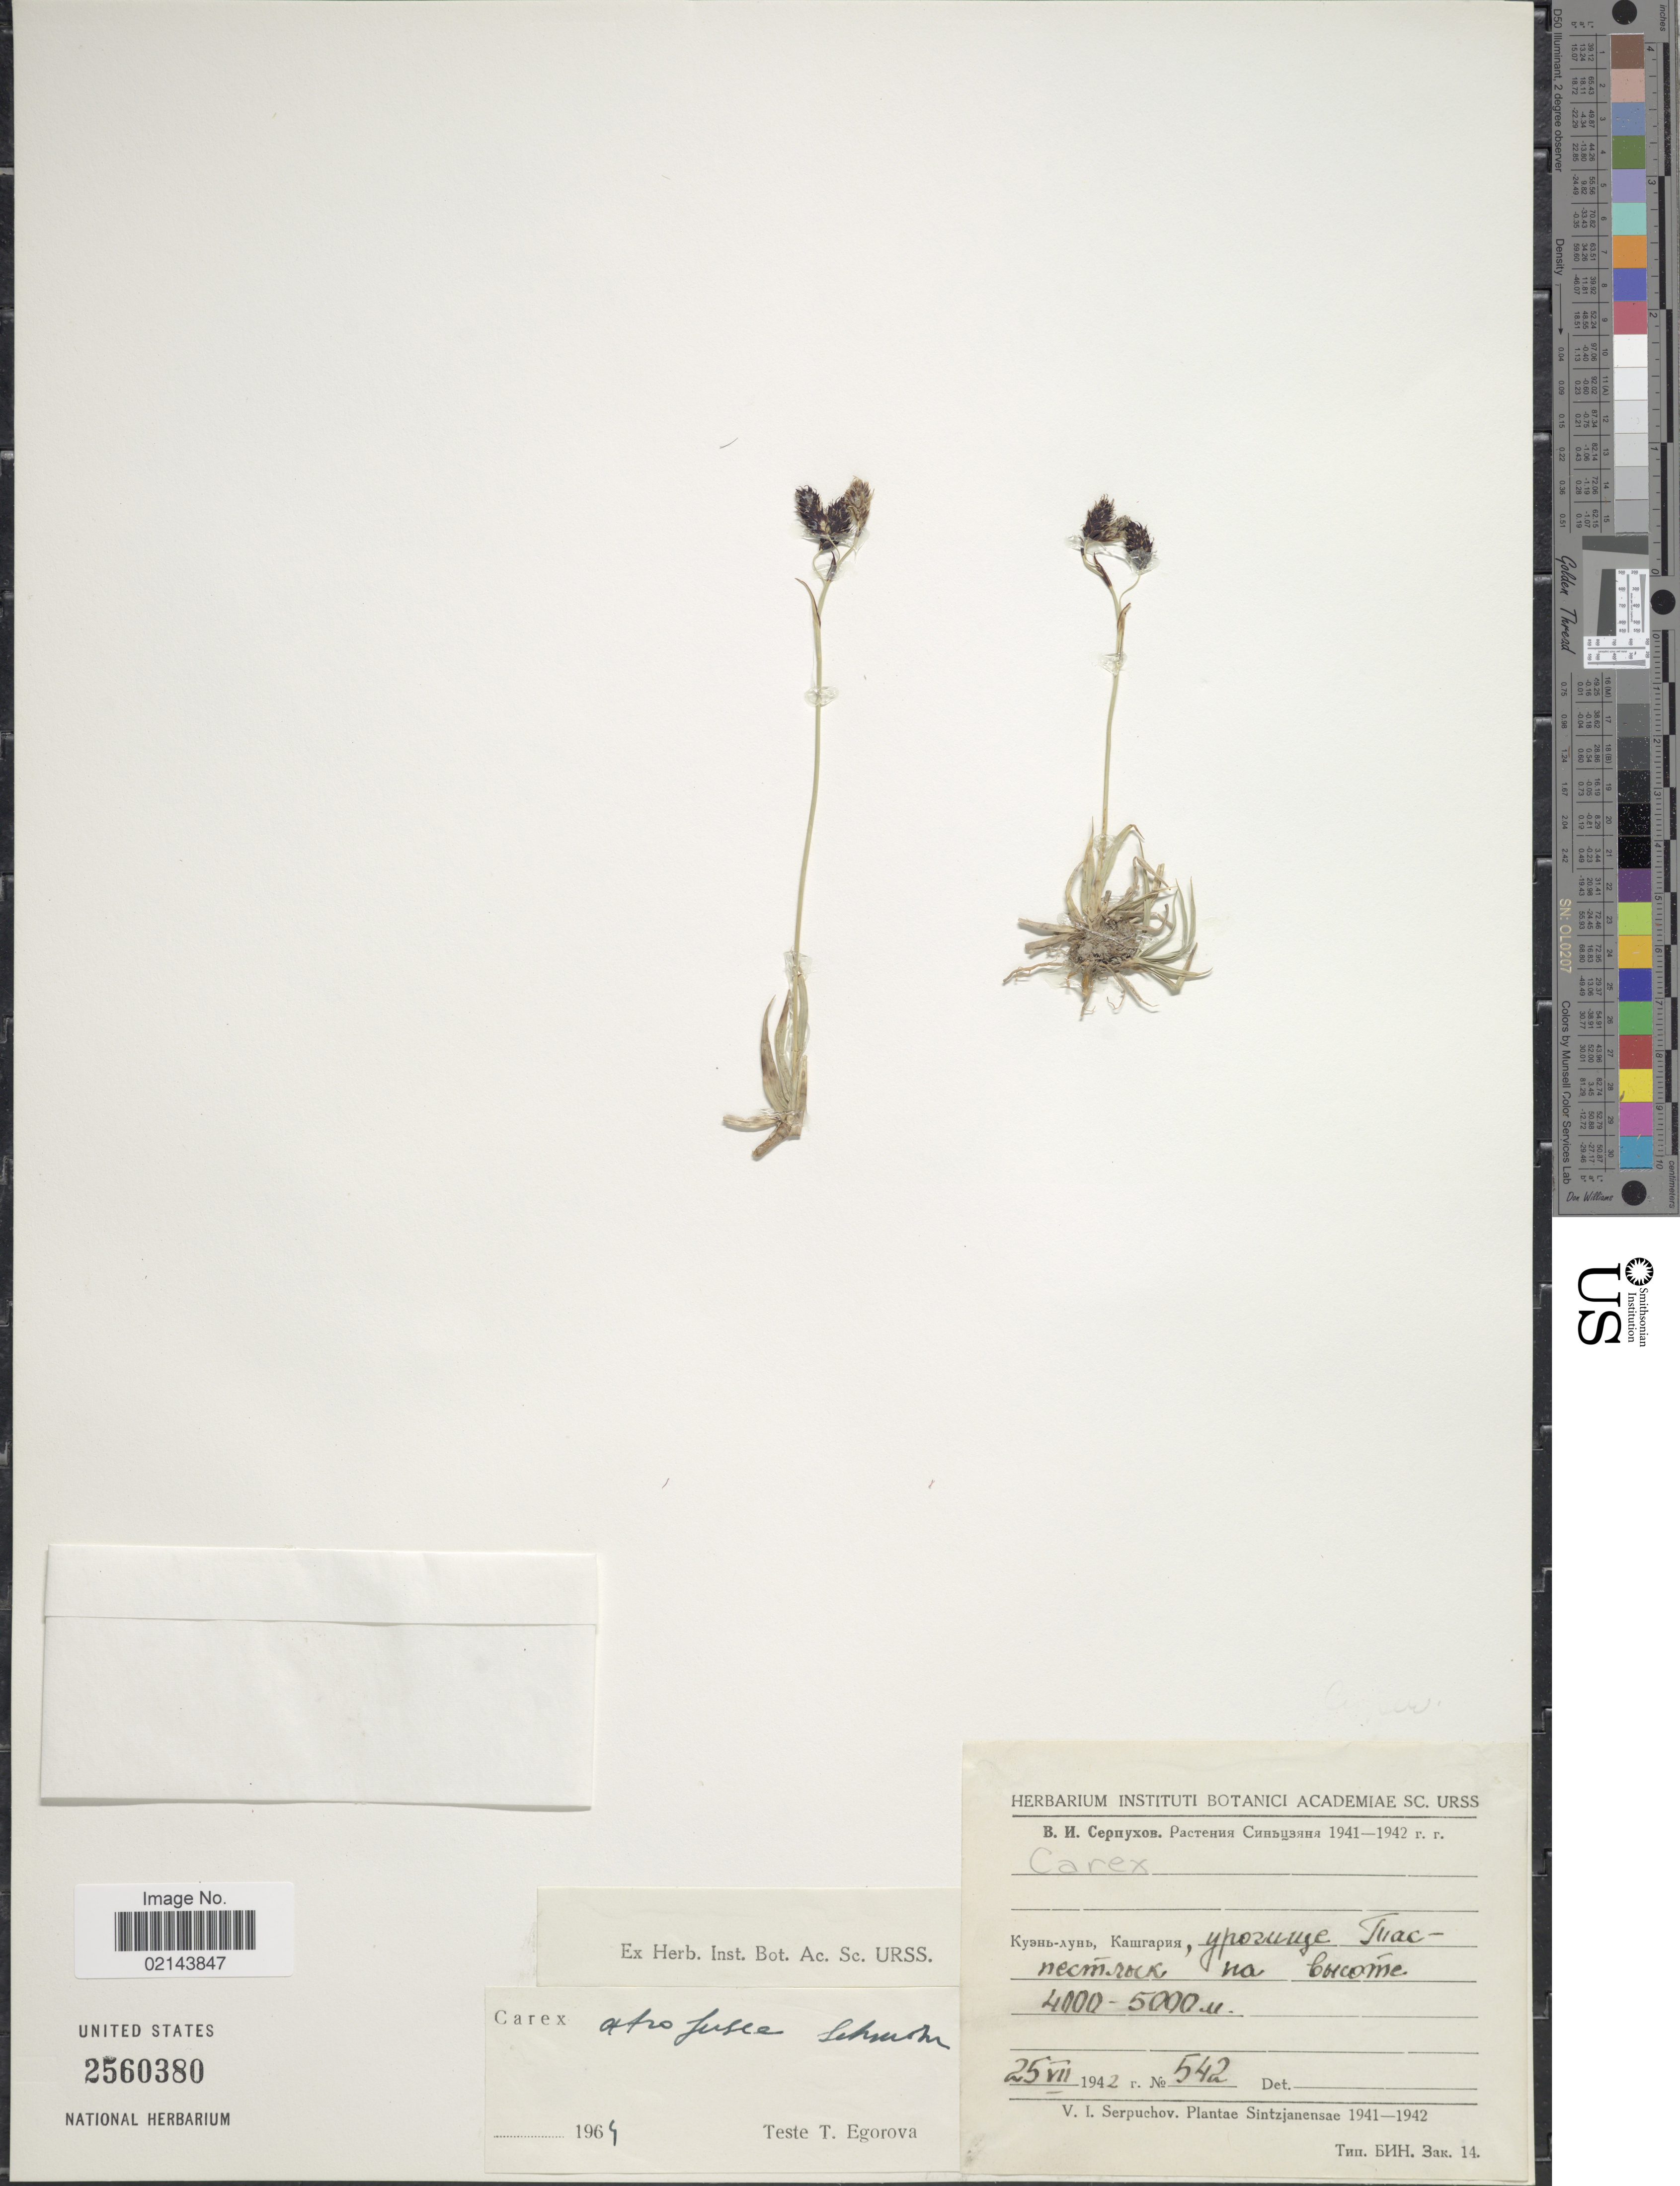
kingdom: Plantae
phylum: Tracheophyta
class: Liliopsida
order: Poales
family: Cyperaceae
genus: Carex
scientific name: Carex atrofusca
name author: Schkuhr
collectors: V. Serpuchov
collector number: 542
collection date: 1942-07-25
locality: Sintzjanensae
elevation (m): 4000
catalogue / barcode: US 2560380